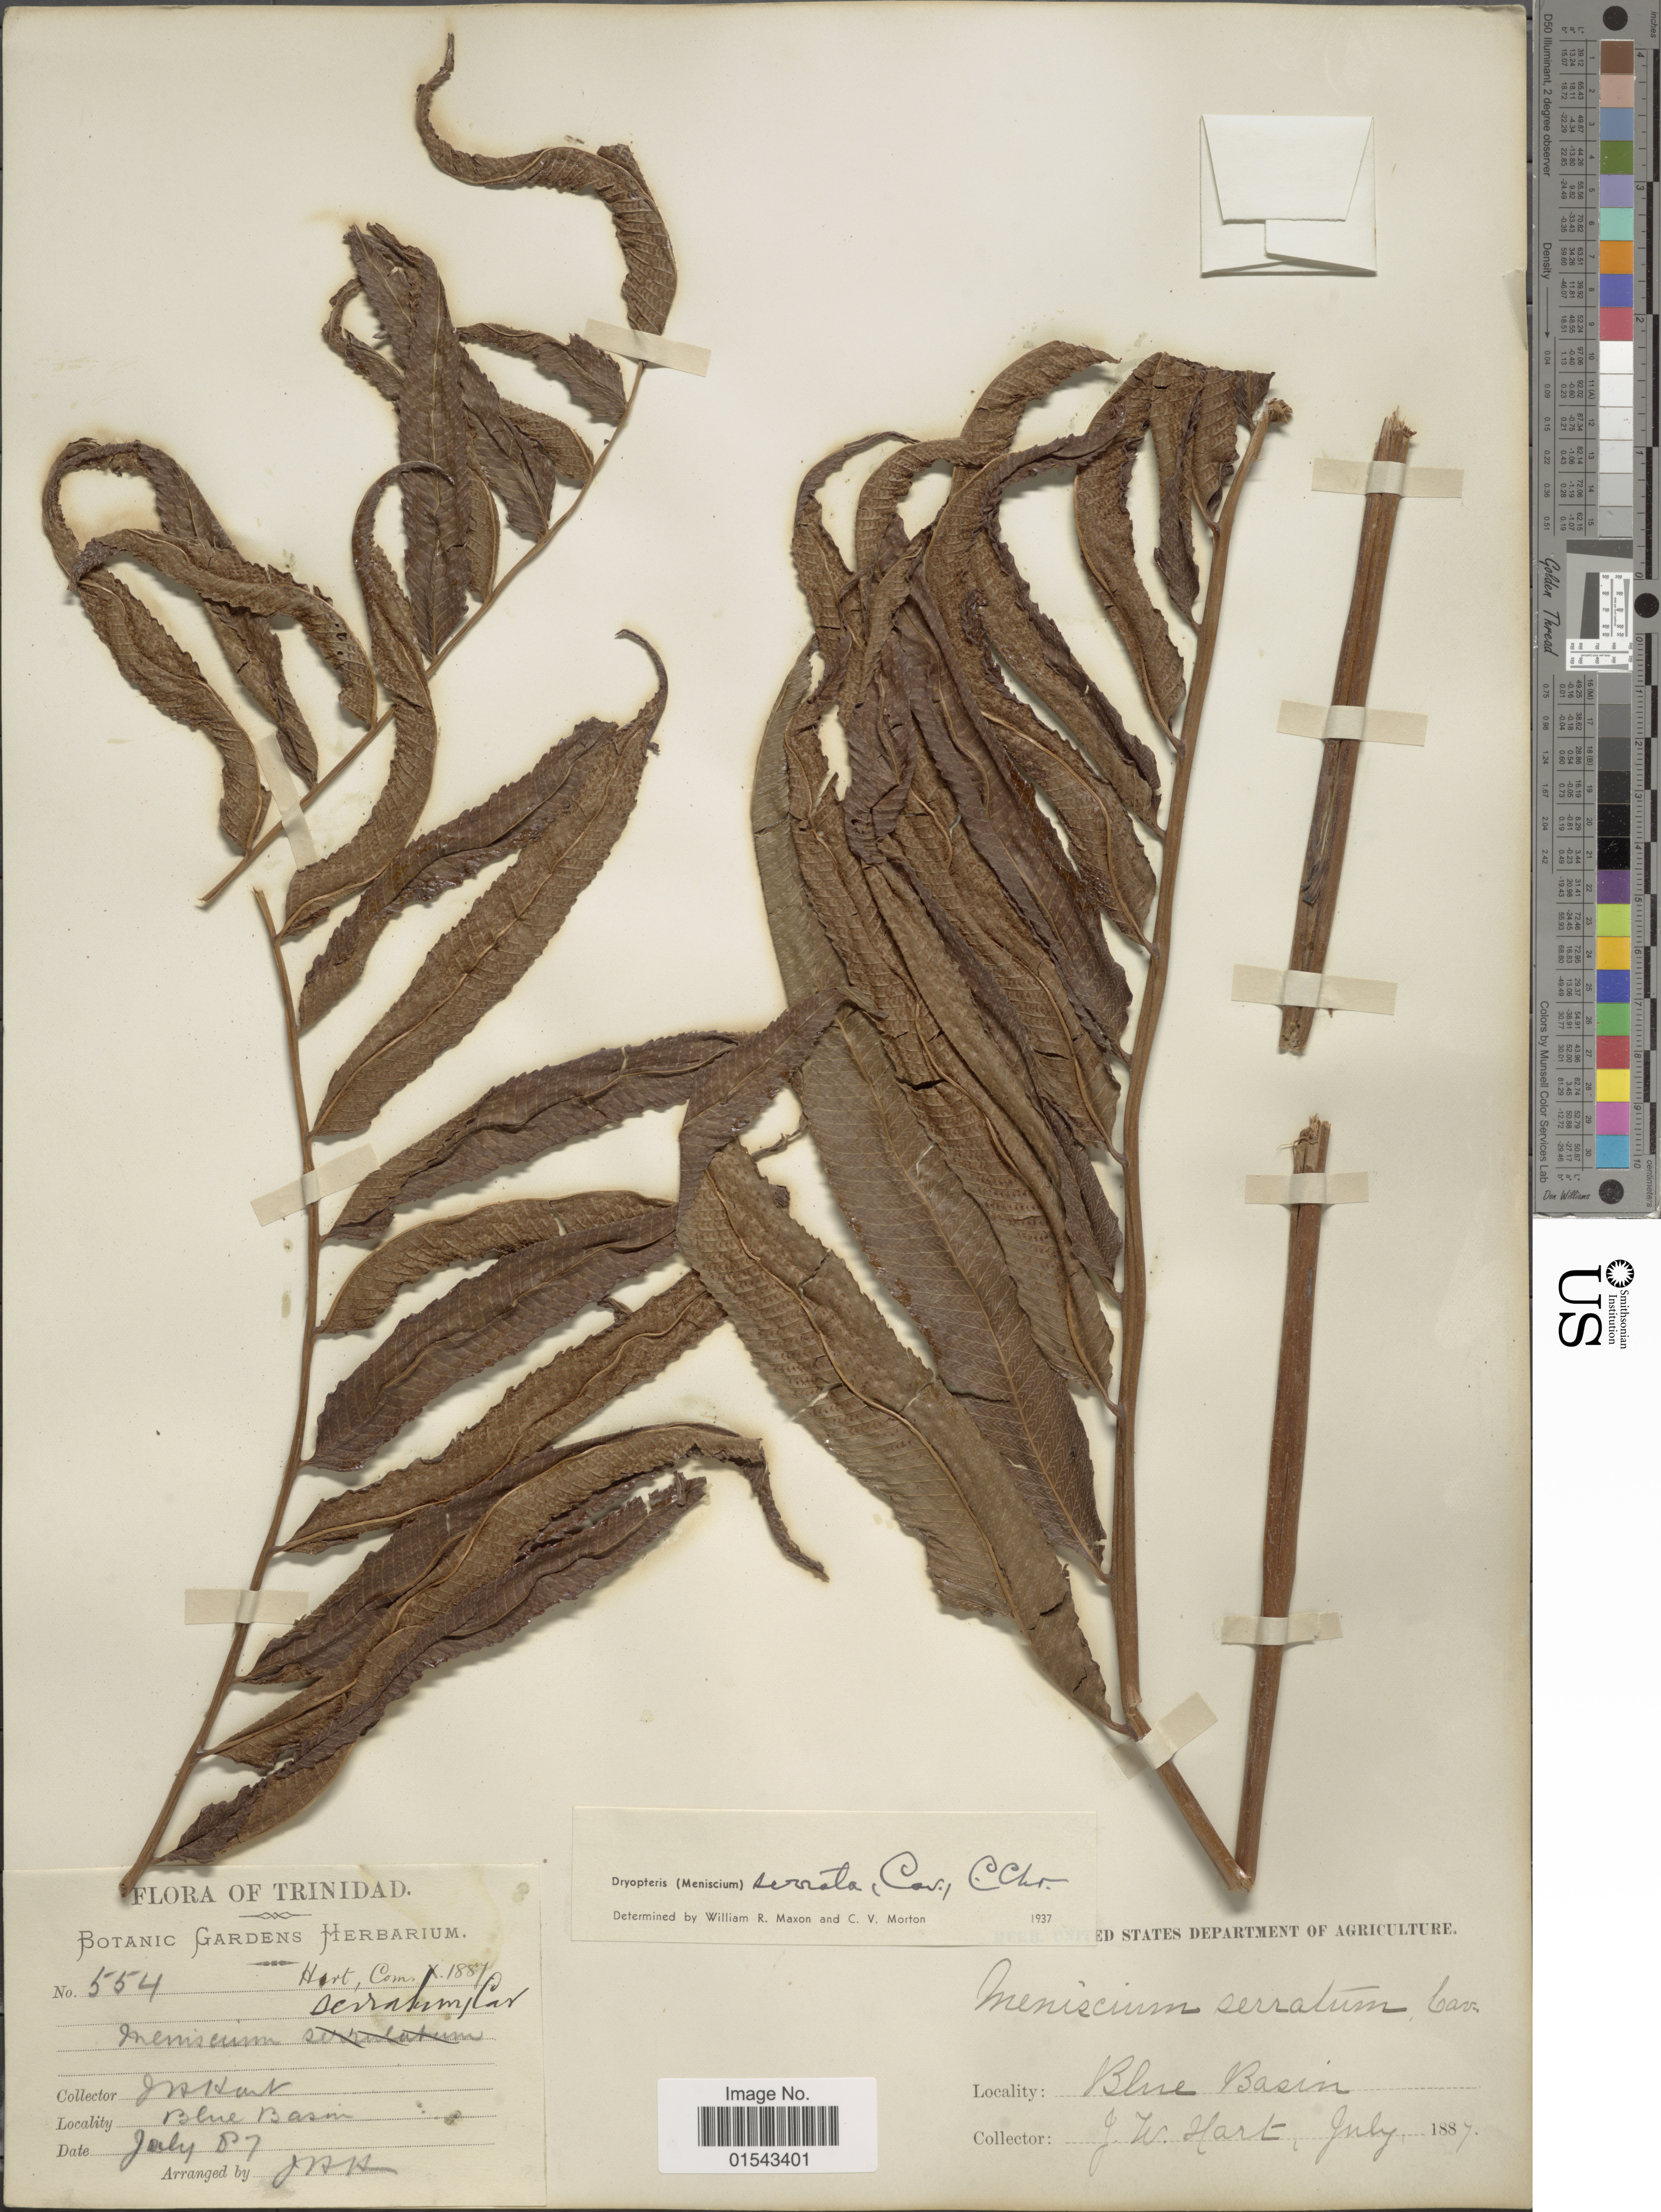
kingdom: Plantae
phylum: Tracheophyta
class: Polypodiopsida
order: Polypodiales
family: Thelypteridaceae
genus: Meniscium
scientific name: Meniscium serratum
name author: Cav.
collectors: J. H. Hart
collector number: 554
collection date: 1887-07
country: Trinidad and Tobago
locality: Trinidad. Blue Basin